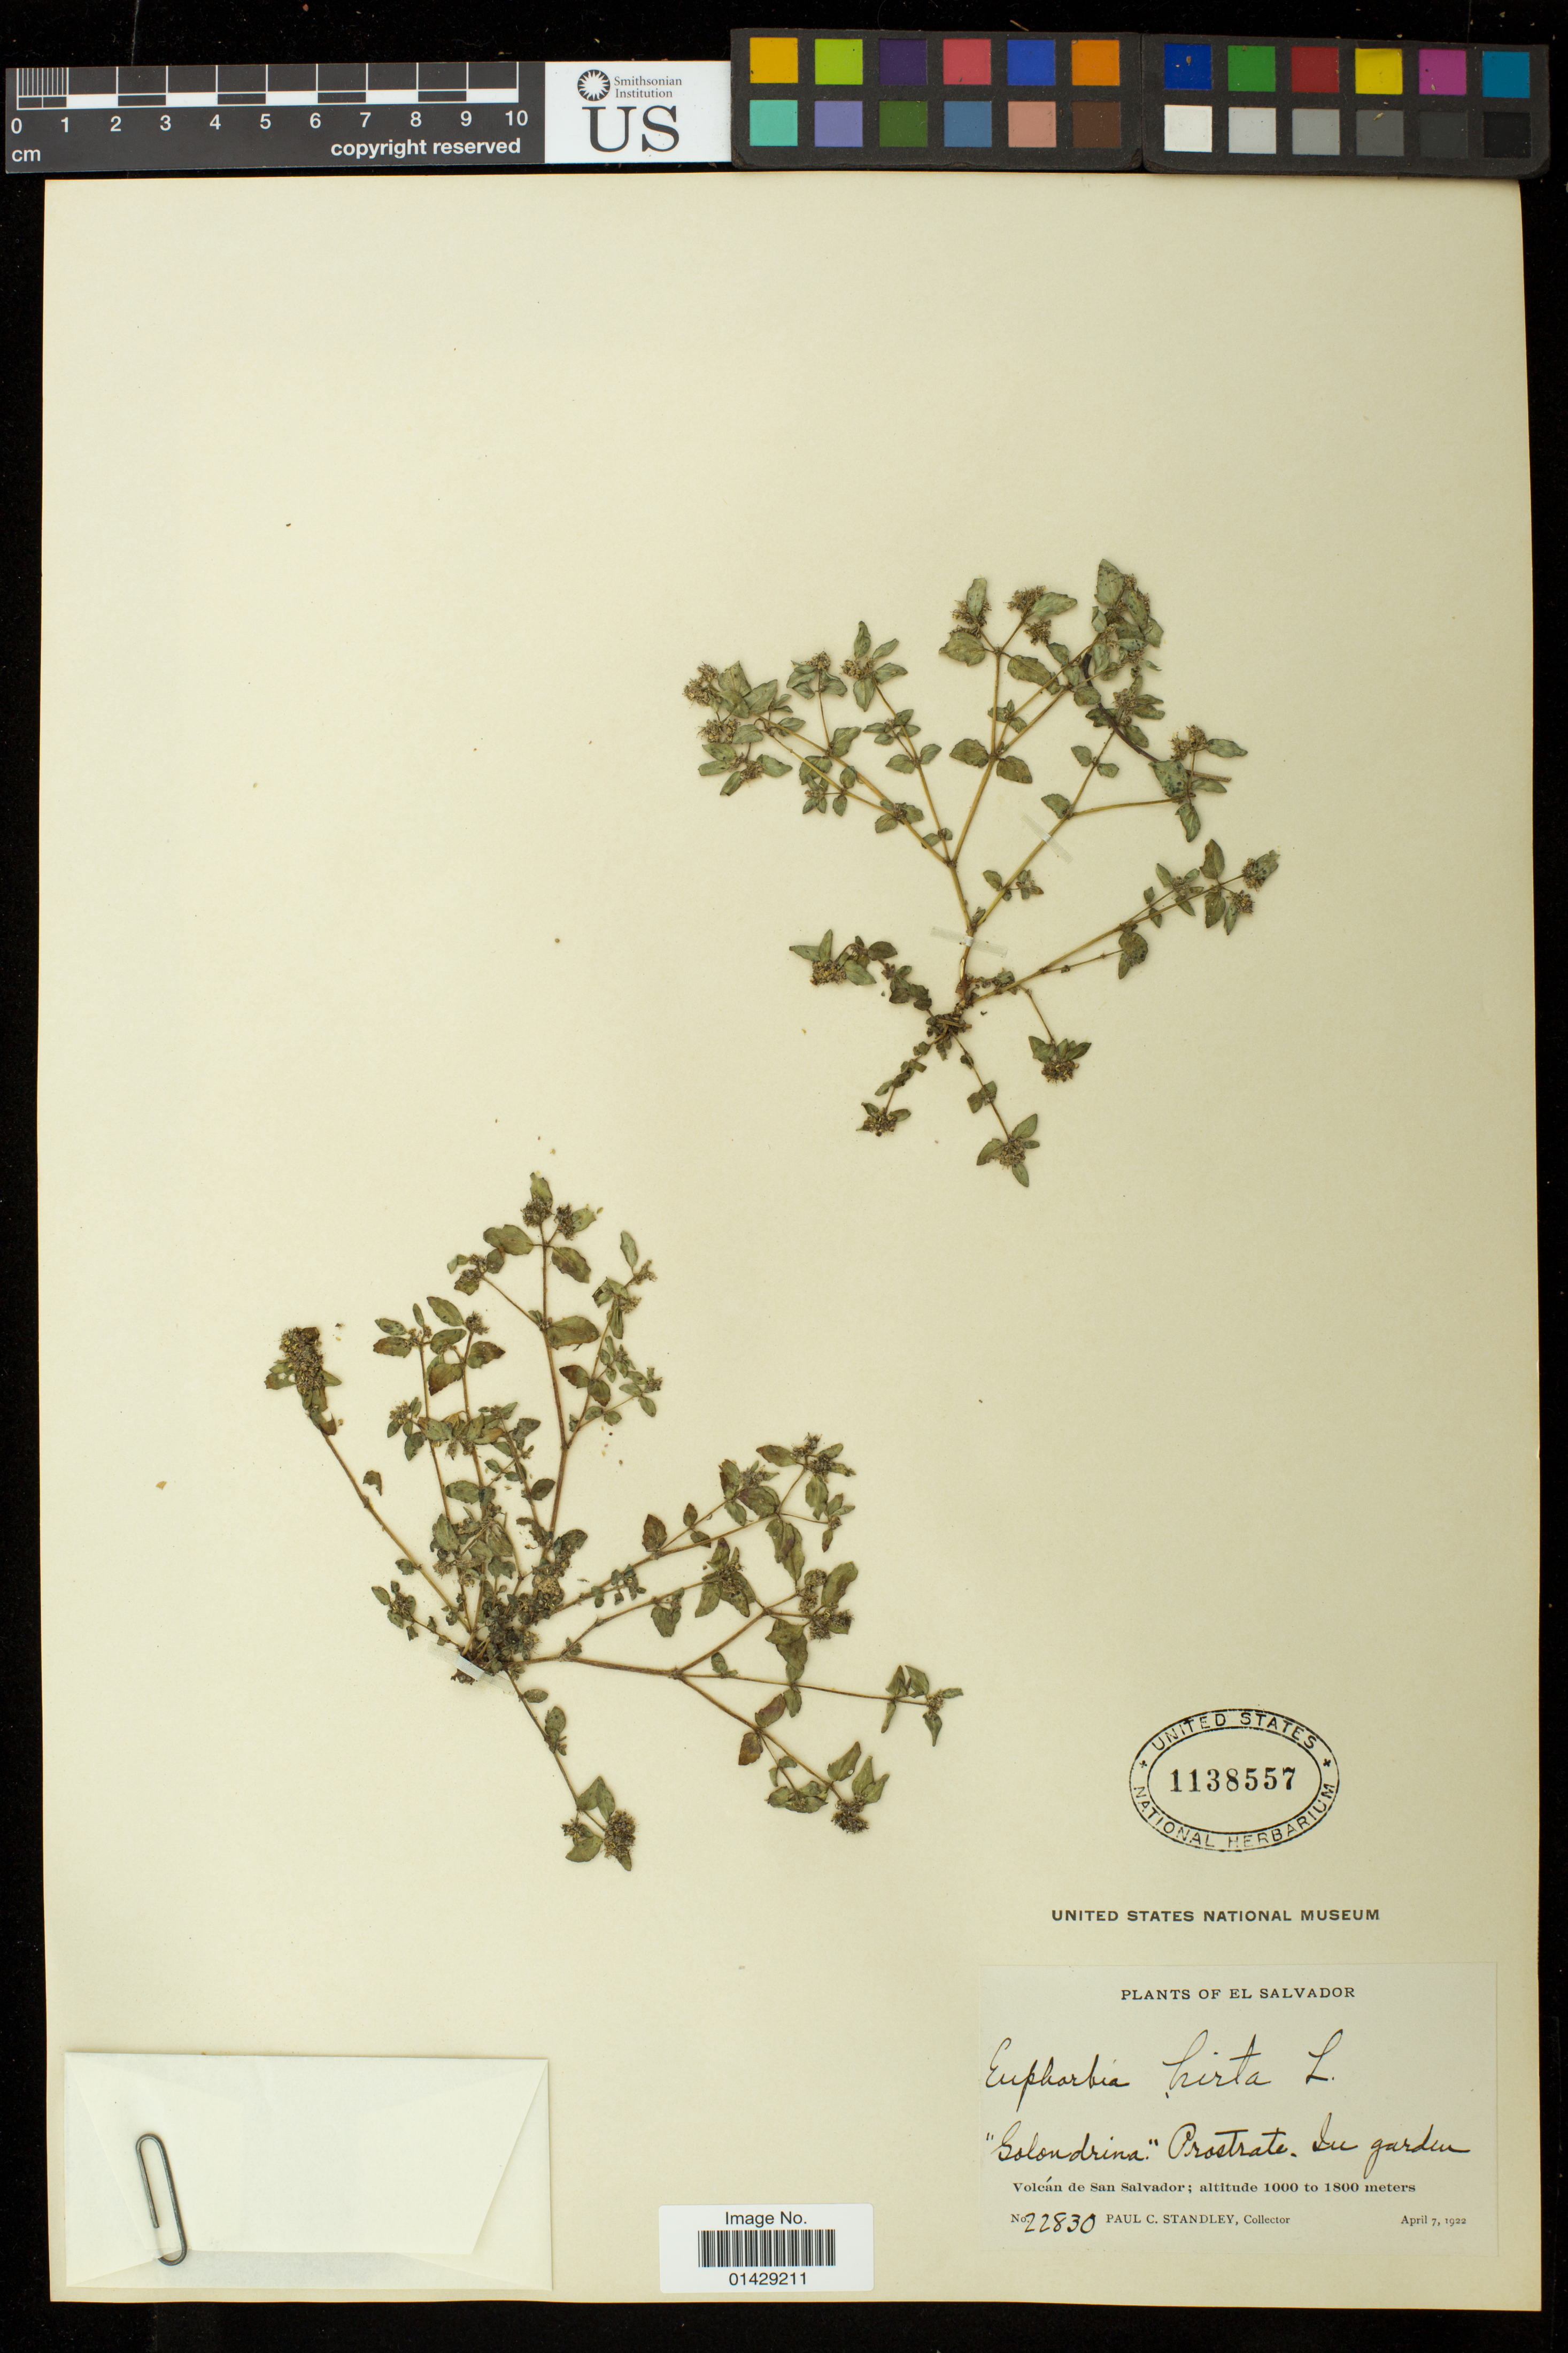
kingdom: Plantae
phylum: Tracheophyta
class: Magnoliopsida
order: Malpighiales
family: Euphorbiaceae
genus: Euphorbia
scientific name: Euphorbia hirta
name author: L.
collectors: P. C. Standley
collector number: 22830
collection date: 1922-04-07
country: El Salvador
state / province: San Salvador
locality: Volcan de San Salvador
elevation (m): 1000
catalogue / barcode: US 1138557